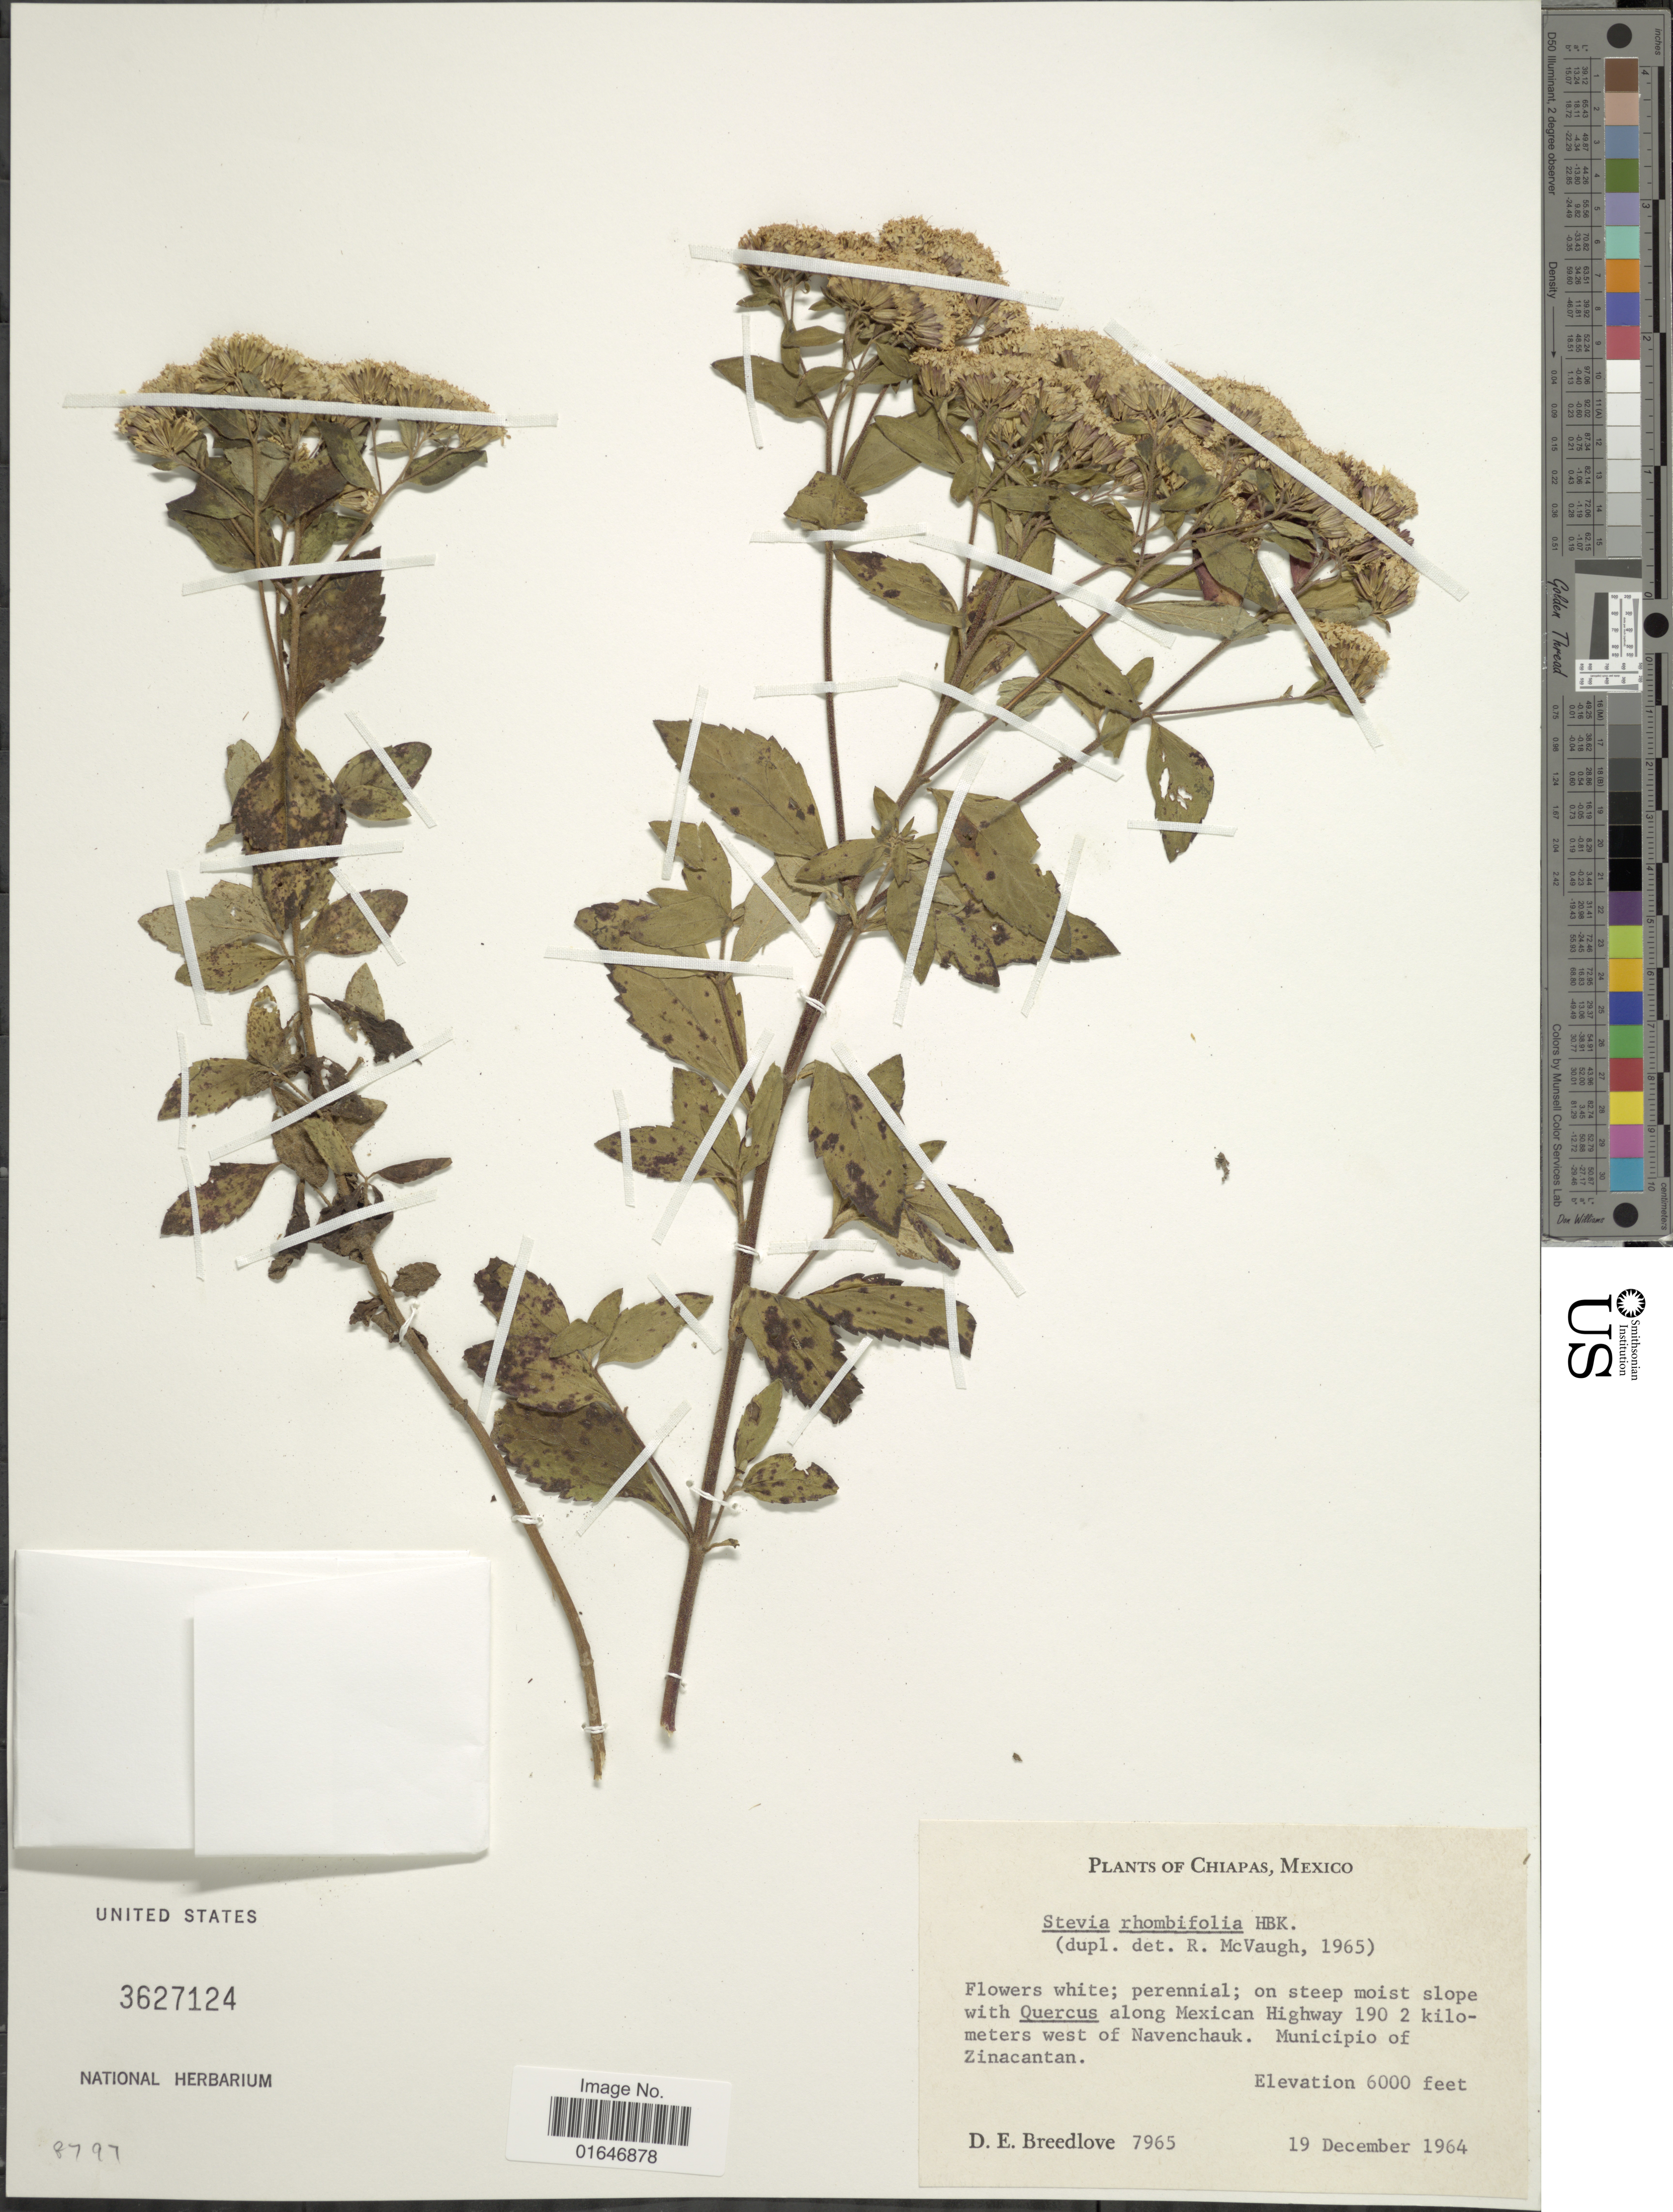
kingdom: Plantae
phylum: Tracheophyta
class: Magnoliopsida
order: Asterales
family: Asteraceae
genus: Stevia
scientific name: Stevia ovata var. ovata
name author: Willd.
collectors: D. E. Breedlove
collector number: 7965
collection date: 1964-12-19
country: Mexico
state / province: Chiapas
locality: Along Mexican Highway 190 2 kilometers west of Navenchauk, Municipio of Zinacantan.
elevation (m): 1829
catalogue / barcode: US 3627124